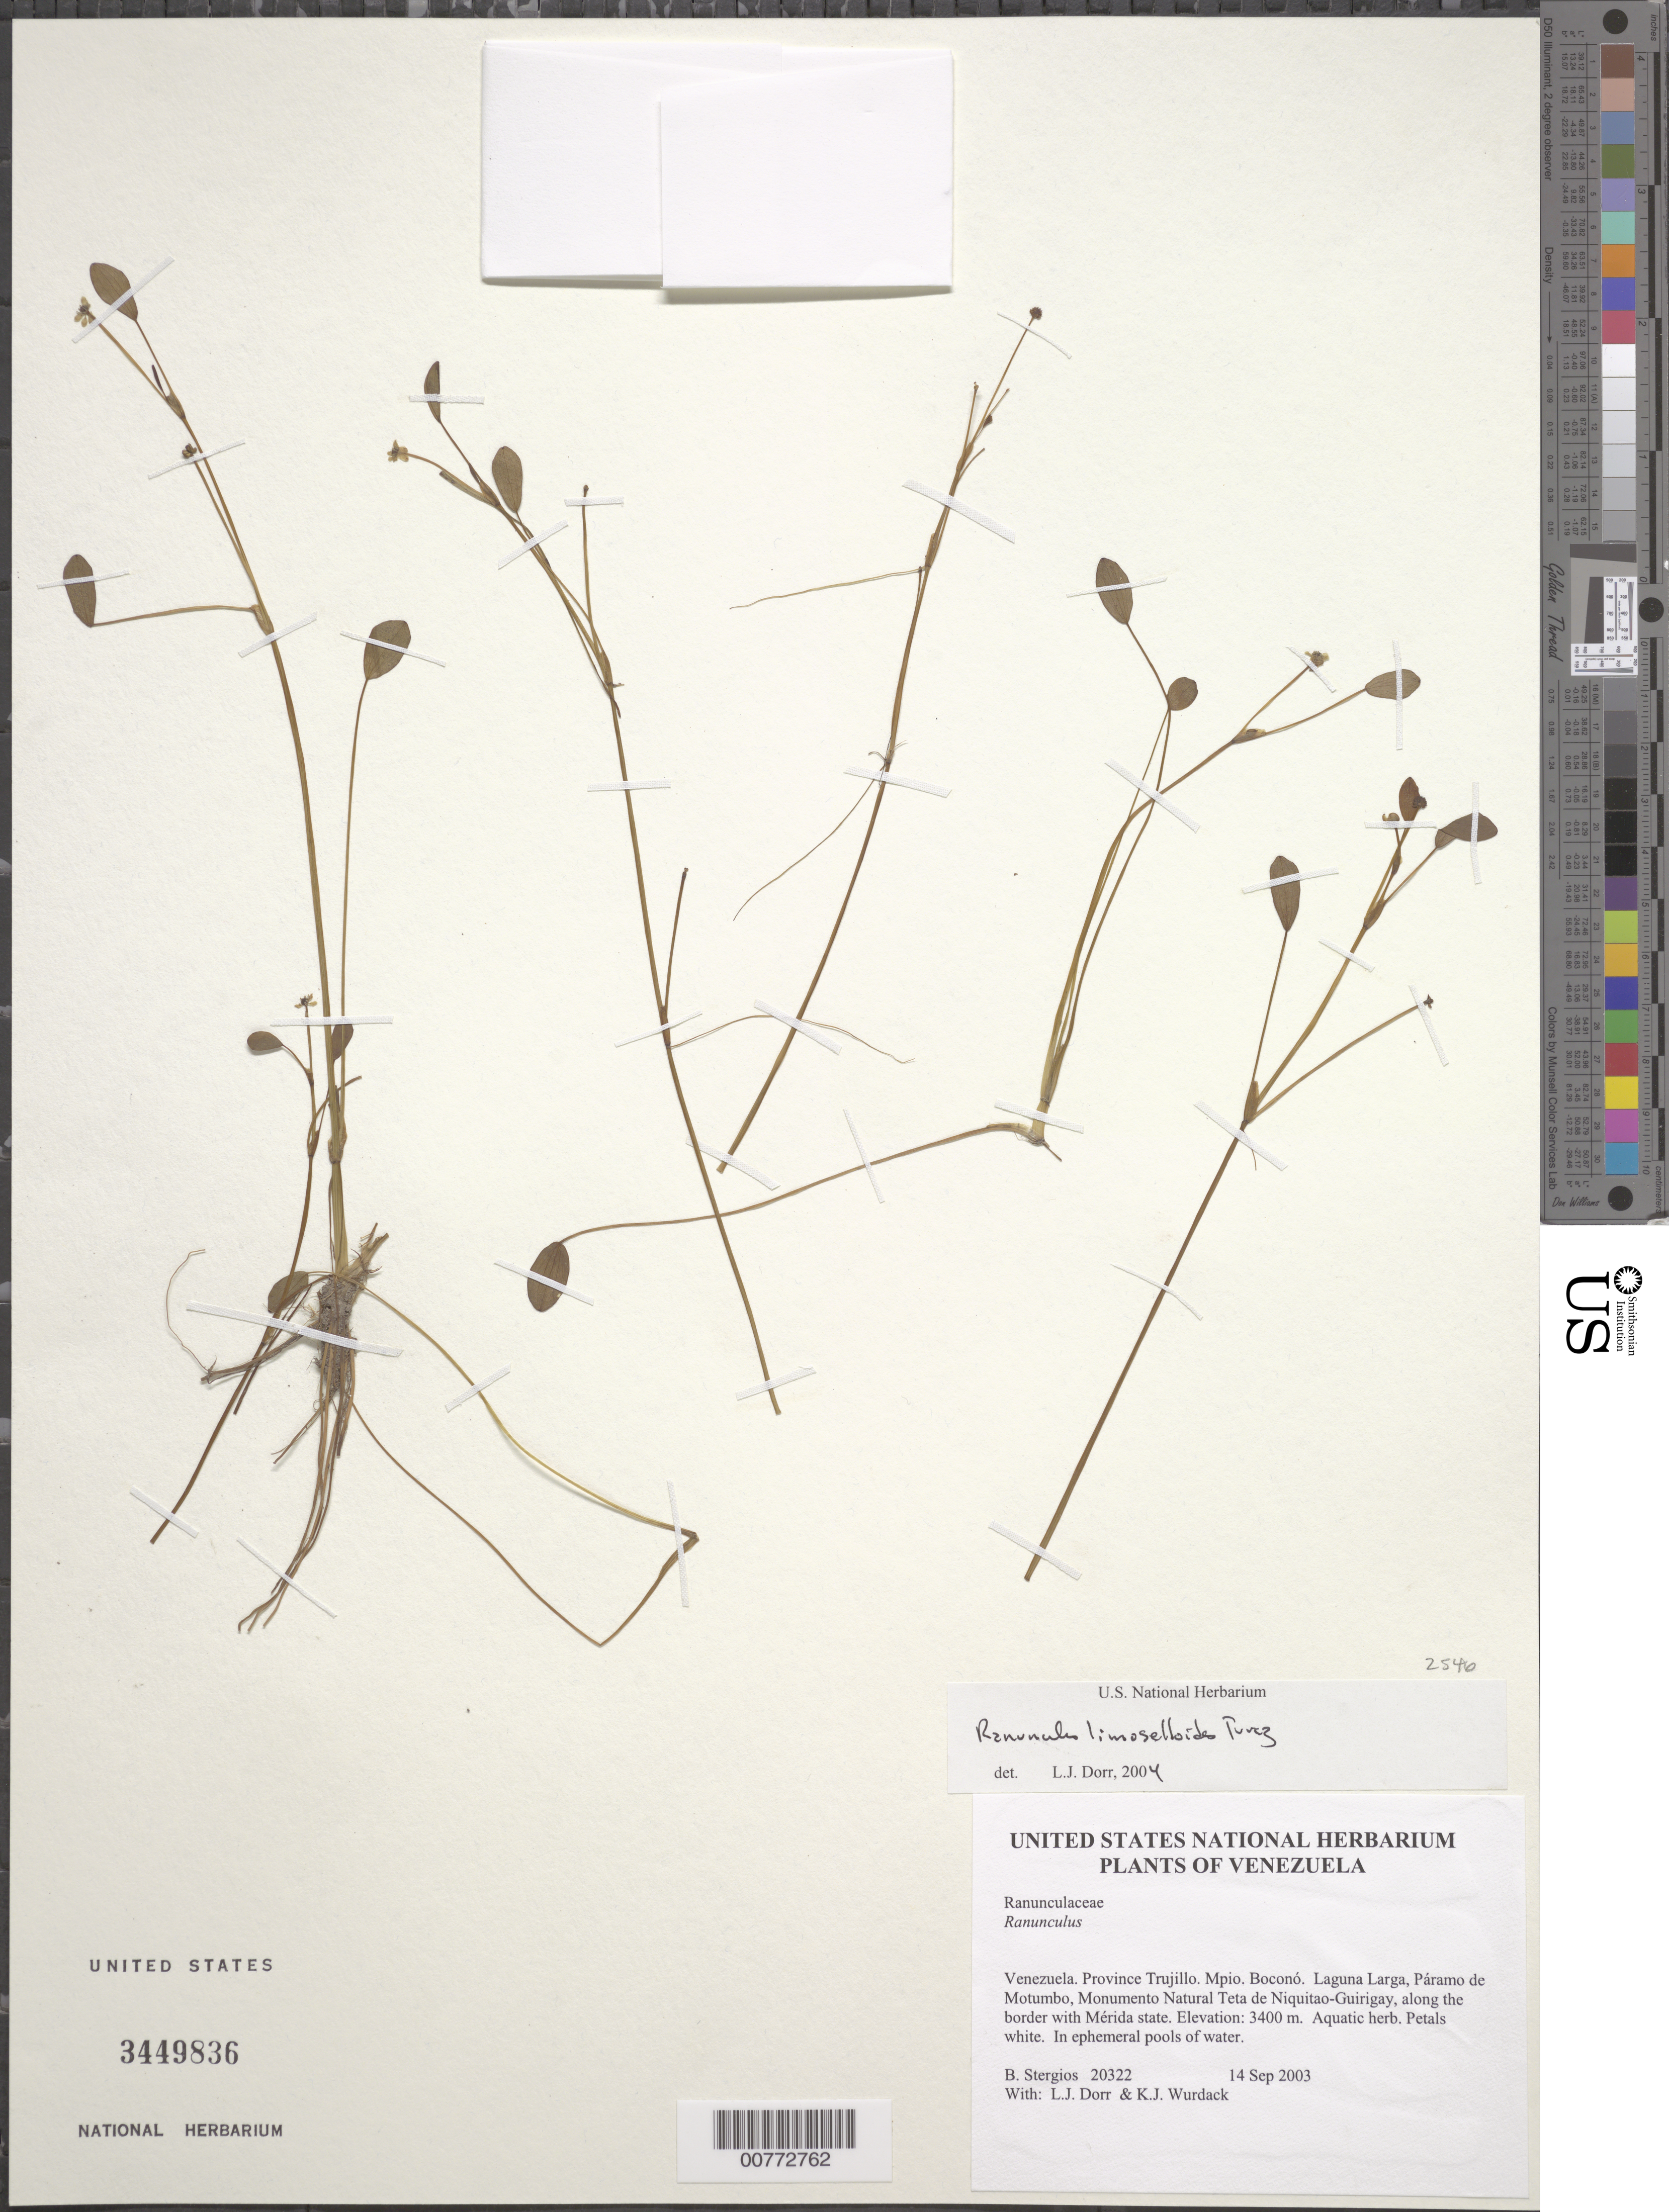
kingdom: Plantae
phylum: Tracheophyta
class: Magnoliopsida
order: Ranunculales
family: Ranunculaceae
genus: Ranunculus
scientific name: Ranunculus limoselloides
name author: Turcz.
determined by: Dorr, L. J., (BOT), Smithsonian Institution - National Museum of Natural History (UNITED STATES)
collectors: B. G. Stergios, L. J. Dorr & K. Wurdack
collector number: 20322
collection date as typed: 14 Sep 2003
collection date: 2003-09-14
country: Venezuela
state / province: Trujillo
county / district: Boconó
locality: Laguna Larga, Páramo de Motumbo, Monumento Natural Teta de Niquitao-Guirigay, along the border with Mérida state.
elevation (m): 3400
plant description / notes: PORT, US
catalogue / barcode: US 3449836